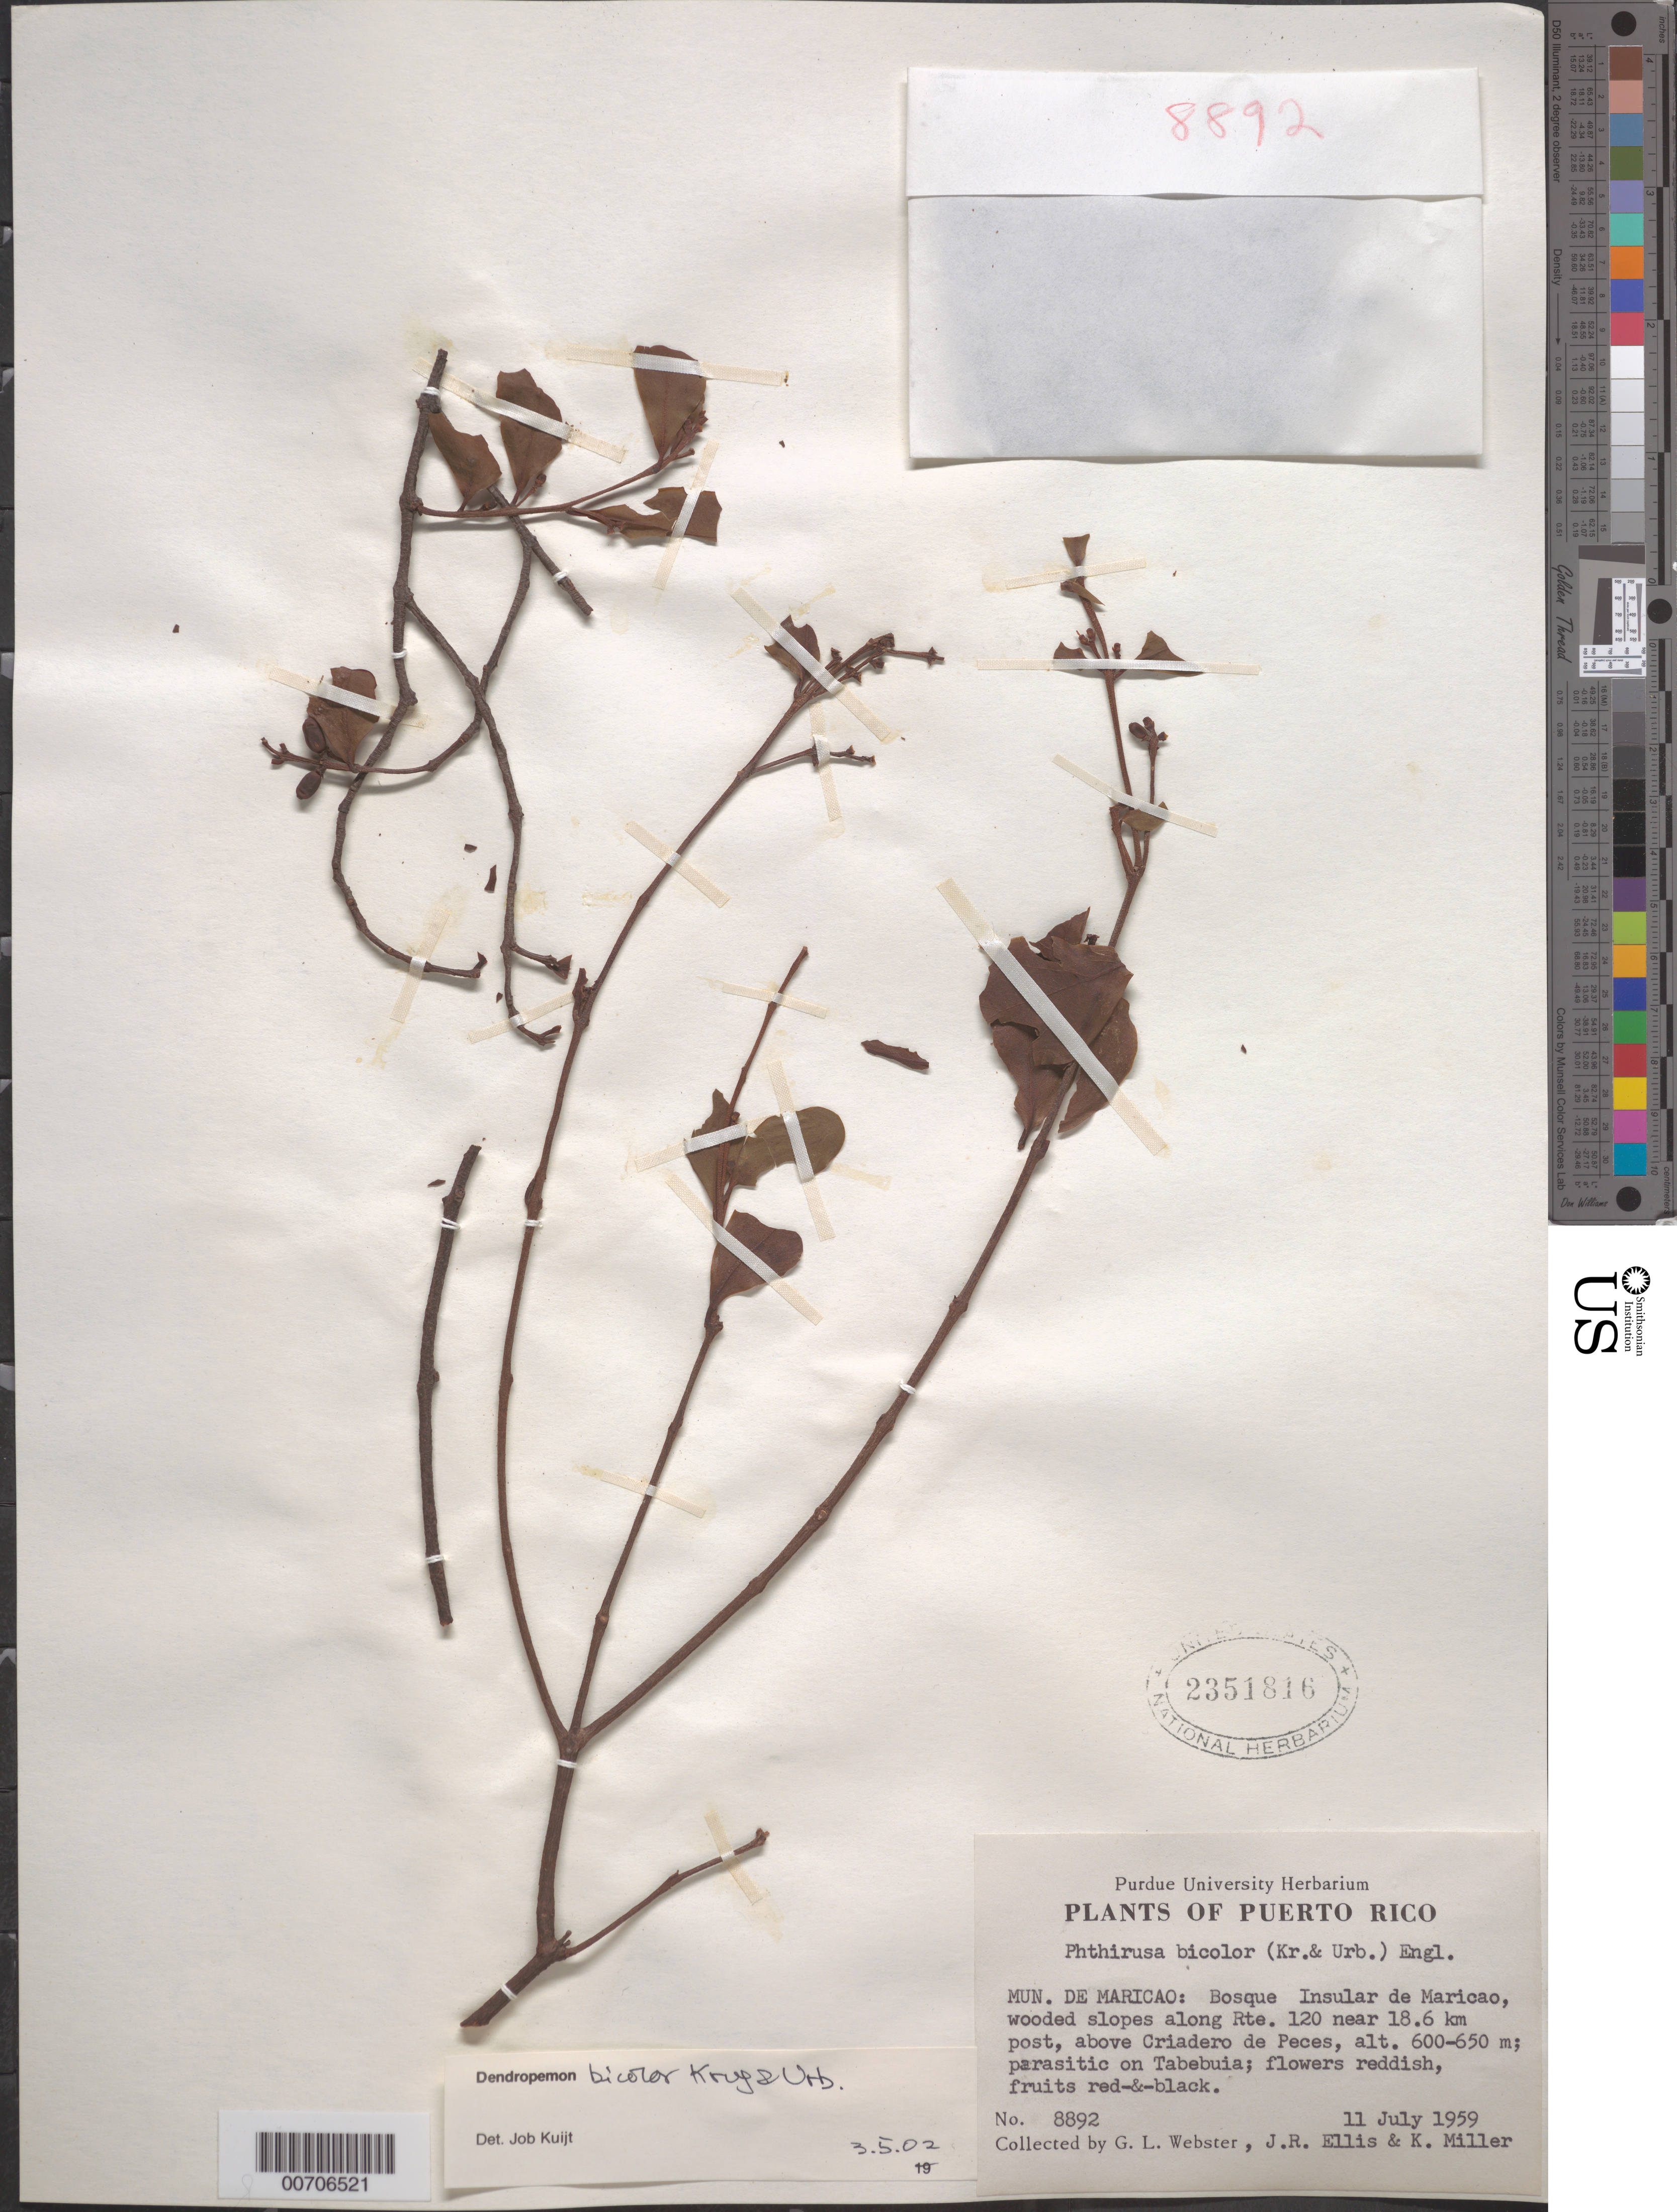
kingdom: Plantae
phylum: Tracheophyta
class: Magnoliopsida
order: Santalales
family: Loranthaceae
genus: Dendropemon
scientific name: Dendropemon bicolor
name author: Krug & Urb.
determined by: Kuijt, Job, (CANADA)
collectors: G. L. Webster, J. R. Ellis & K. I. Miller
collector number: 8892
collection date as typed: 11 Jul 1959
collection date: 1959-07-11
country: Puerto Rico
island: Greater Antilles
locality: Mun. de Maricao: Bosque Insular de Maricao, wooded slopes along Rt. 120 near 18.6 km post, above Criadero de Peces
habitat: On Tabebuia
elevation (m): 600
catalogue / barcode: US 2351816